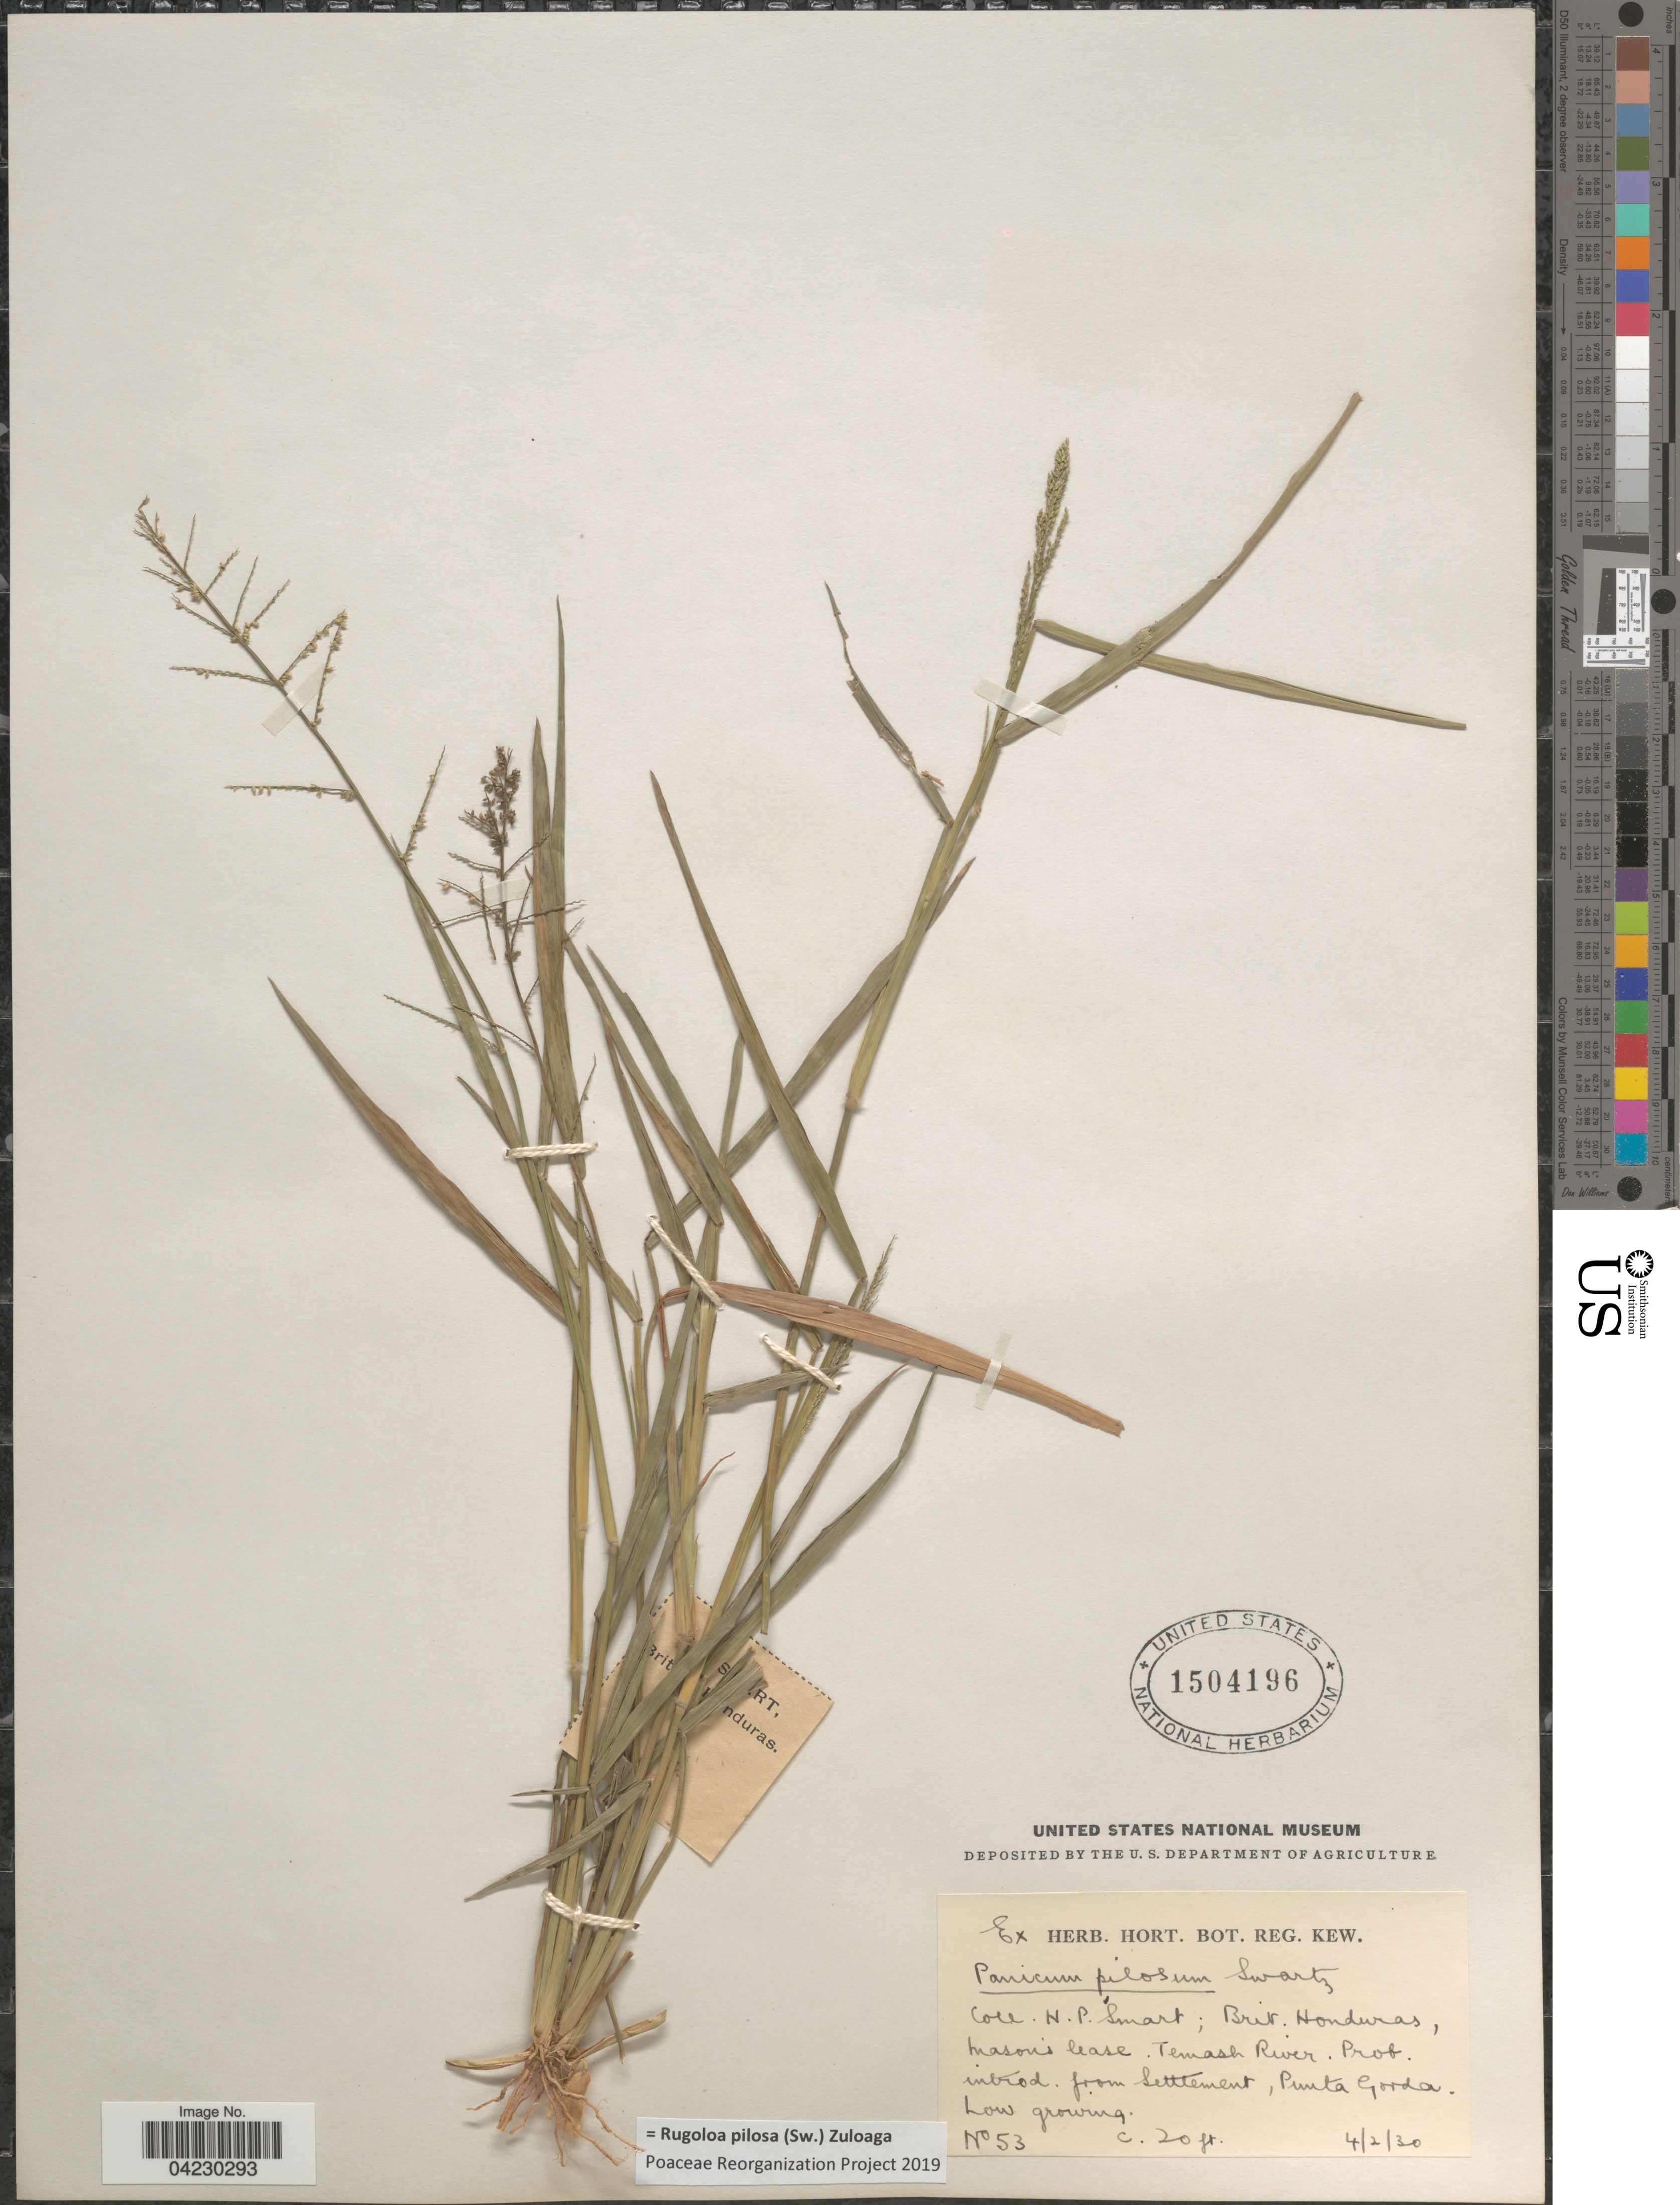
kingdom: Plantae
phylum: Tracheophyta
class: Liliopsida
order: Poales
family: Poaceae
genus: Rugoloa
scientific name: Rugoloa pilosa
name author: (Sw.) Zuloaga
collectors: H. Smart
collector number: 53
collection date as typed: Transcribed d/m/y: 4/2/30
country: Belize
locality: Brit. Honduras, masons lease. Temash River.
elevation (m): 6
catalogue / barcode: US 1504196